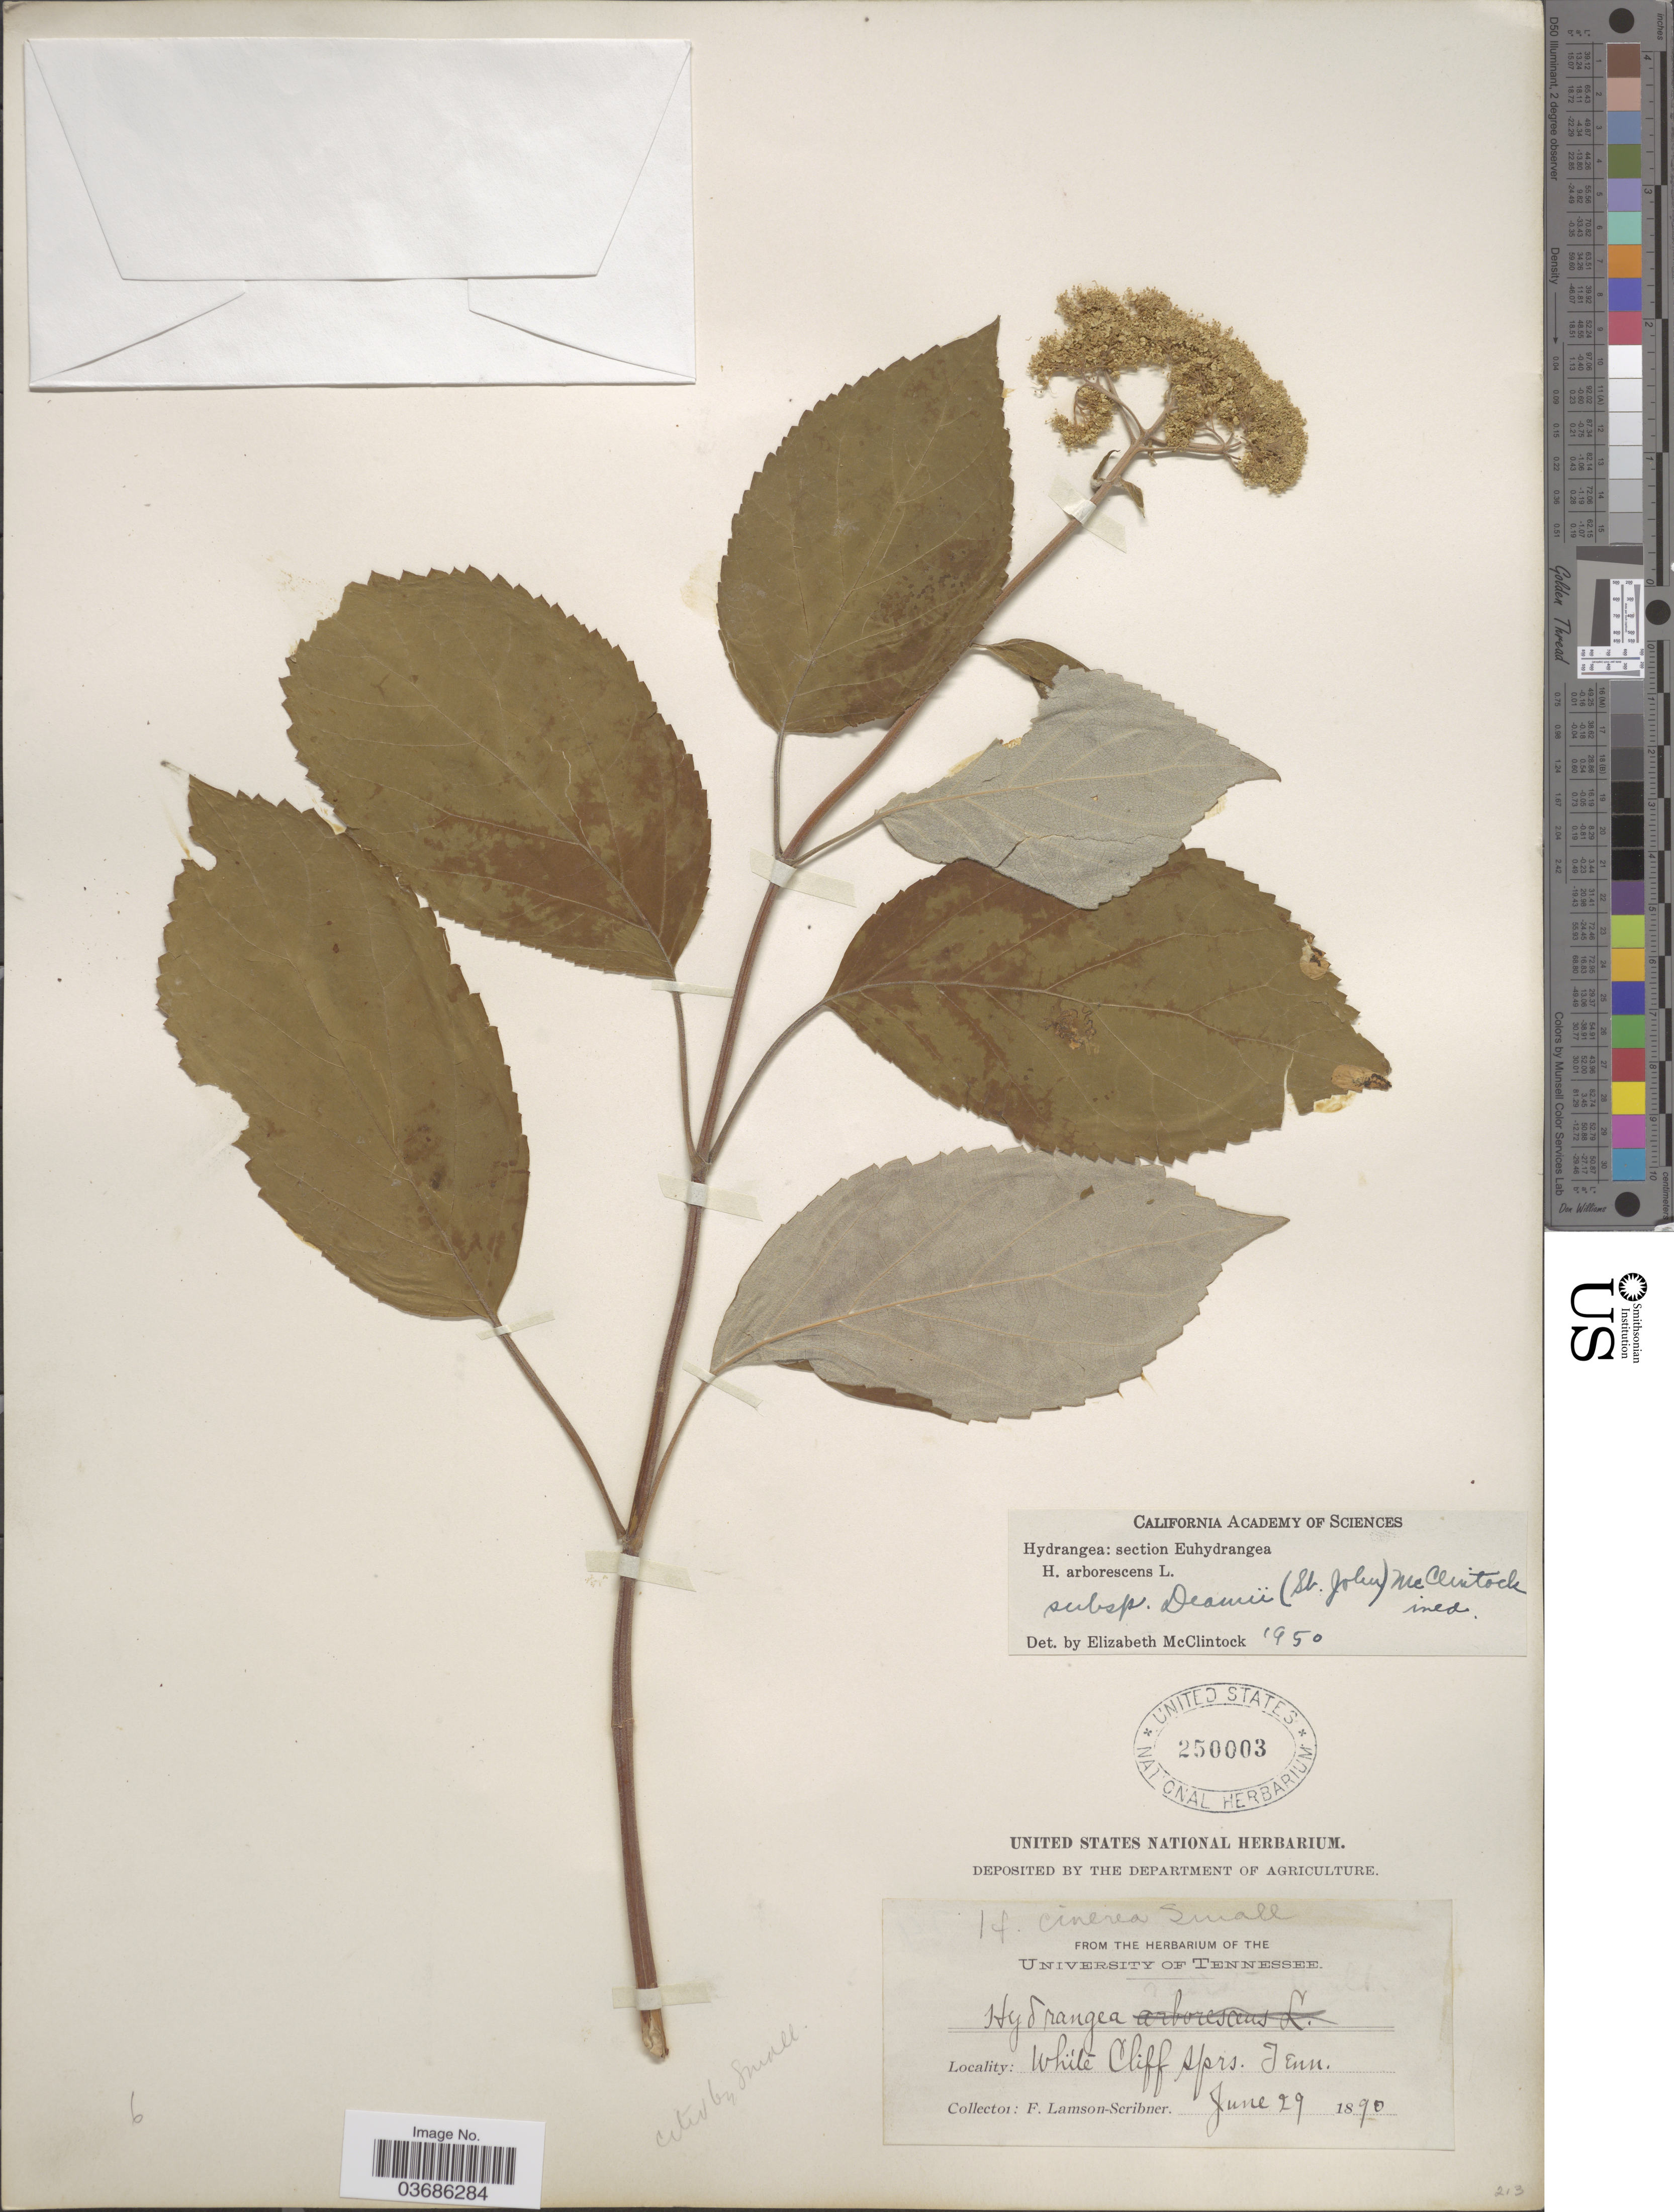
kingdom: Plantae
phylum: Tracheophyta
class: Magnoliopsida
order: Cornales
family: Hydrangeaceae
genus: Hydrangea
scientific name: Hydrangea arborescens var. deamii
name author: H. St. John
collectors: F. Lamson-Scribner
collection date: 1890-06-29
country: United States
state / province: Tennessee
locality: White Cliff Sprs.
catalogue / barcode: US 250003